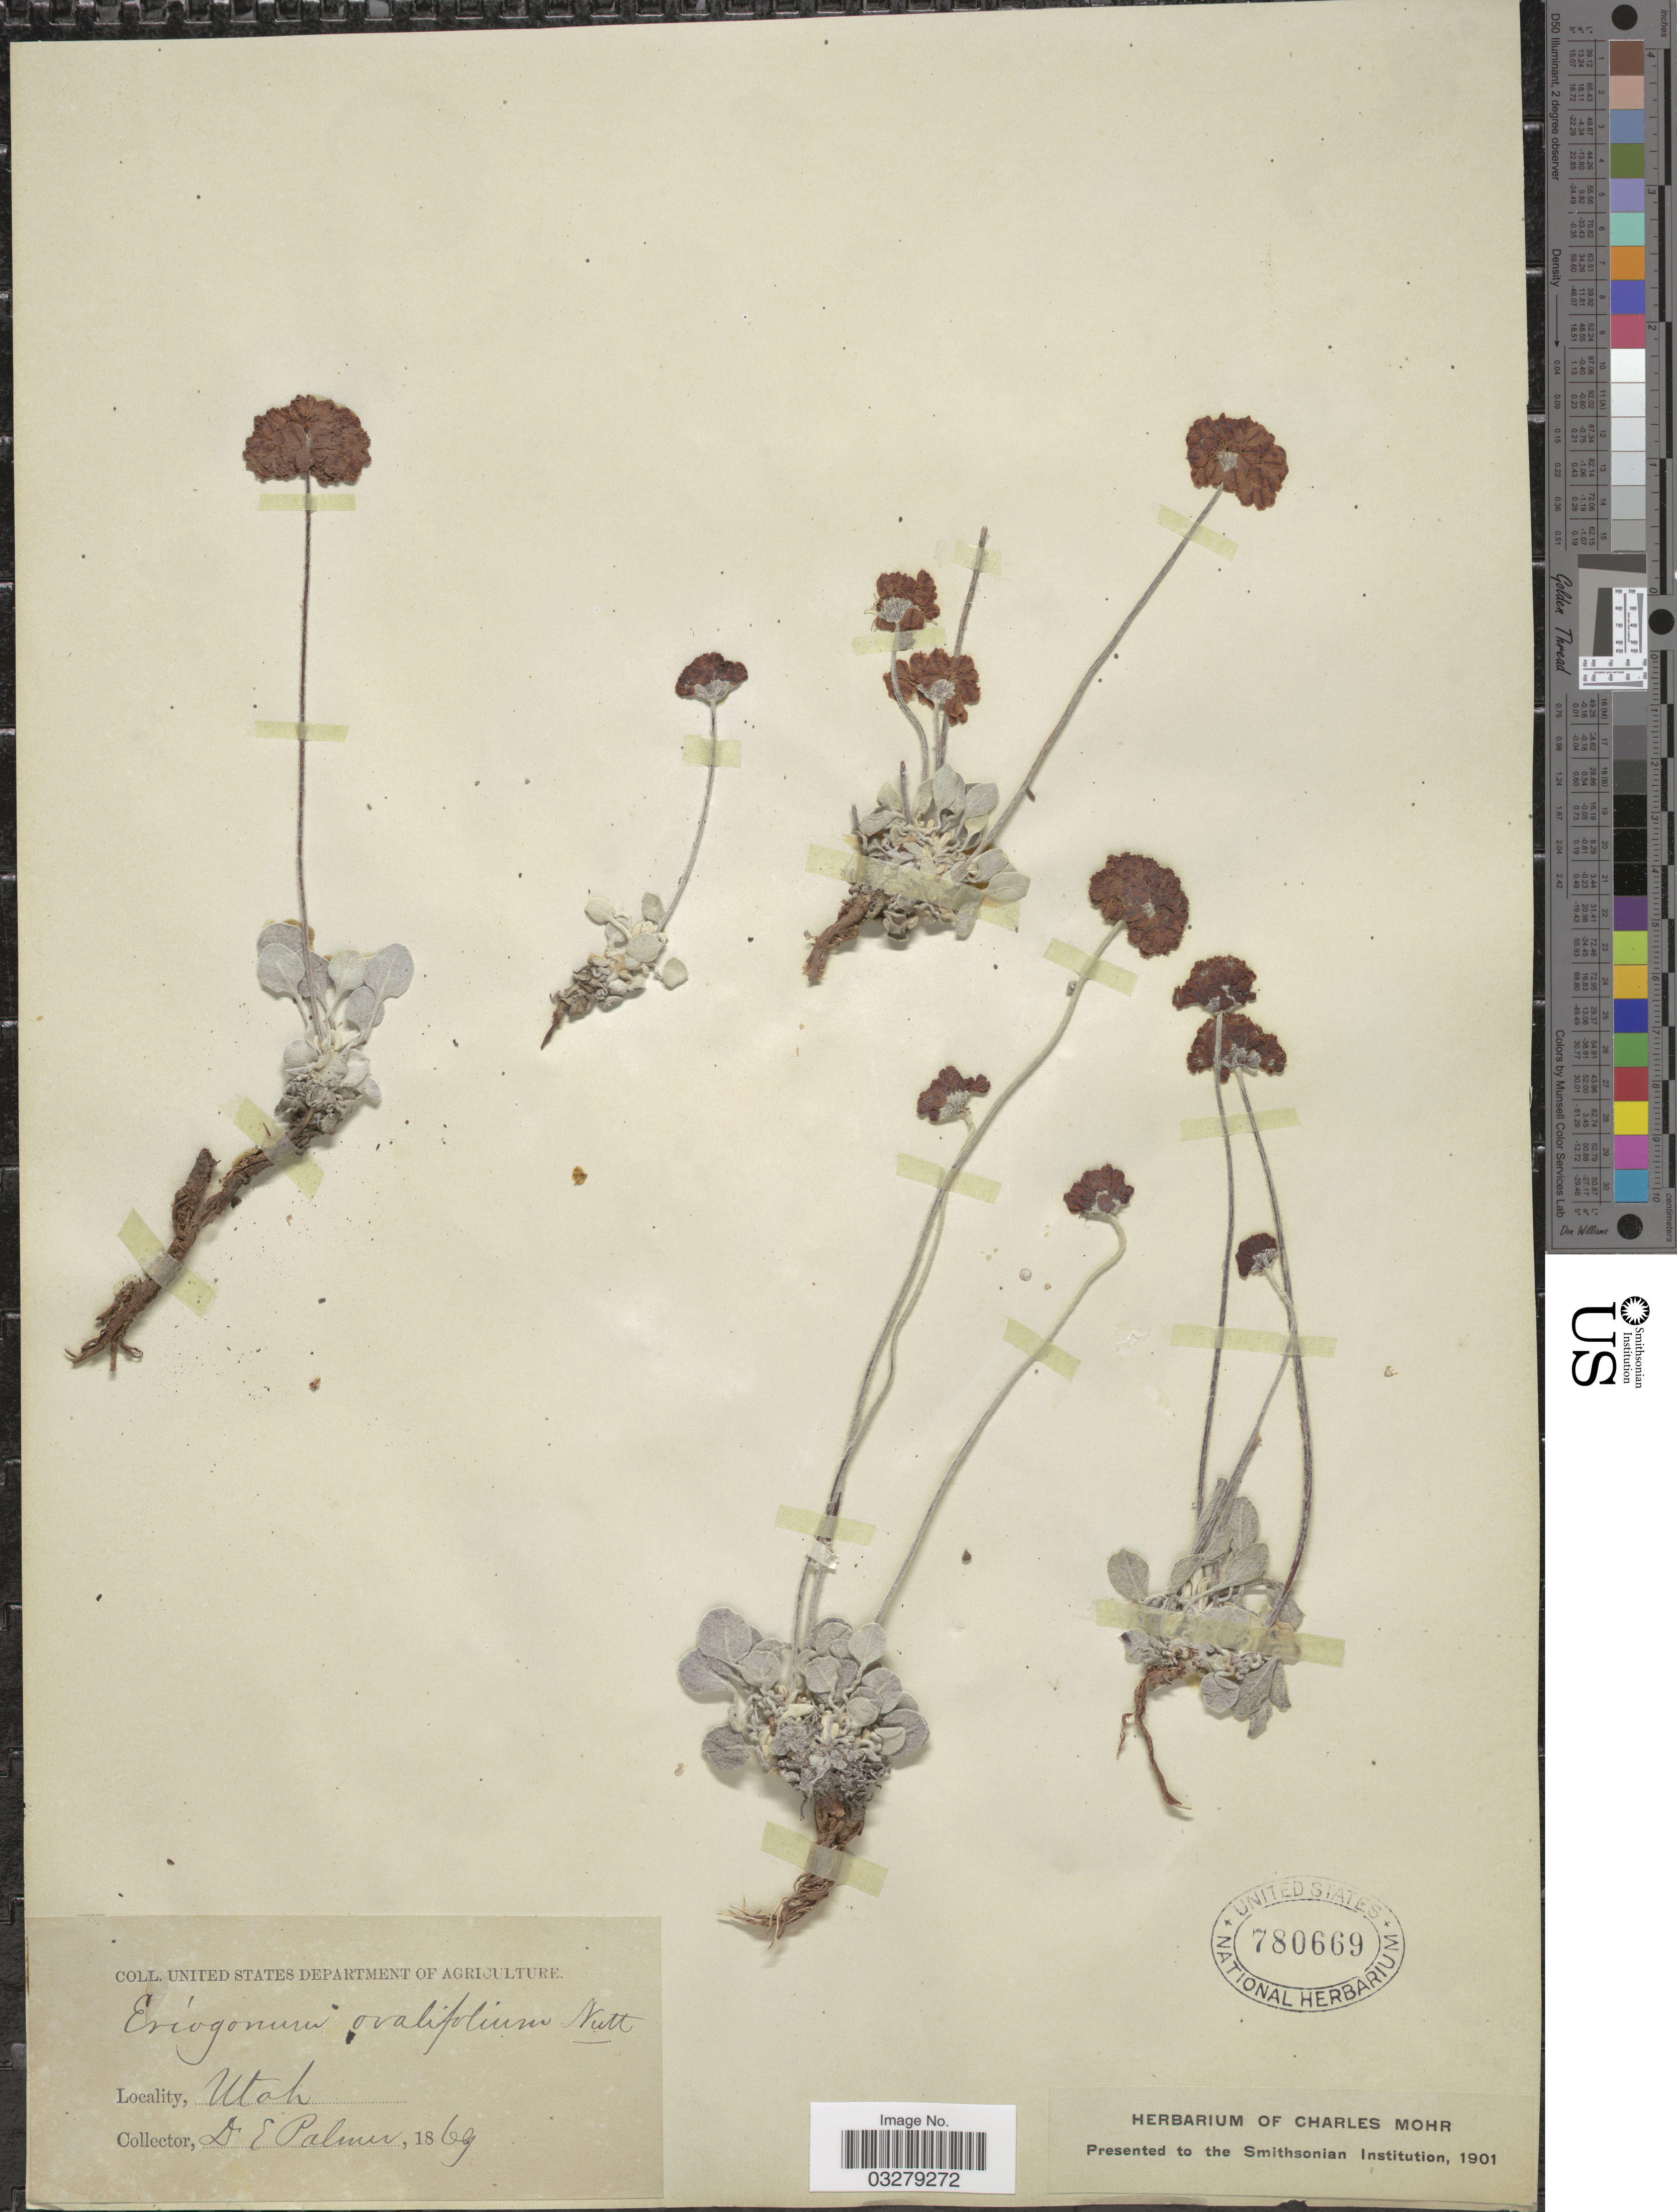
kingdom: Plantae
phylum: Tracheophyta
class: Magnoliopsida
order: Caryophyllales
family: Polygonaceae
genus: Eriogonum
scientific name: Eriogonum ovalifolium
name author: Nutt.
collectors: E. Palmer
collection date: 1869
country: United States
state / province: Utah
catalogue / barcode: US 780669